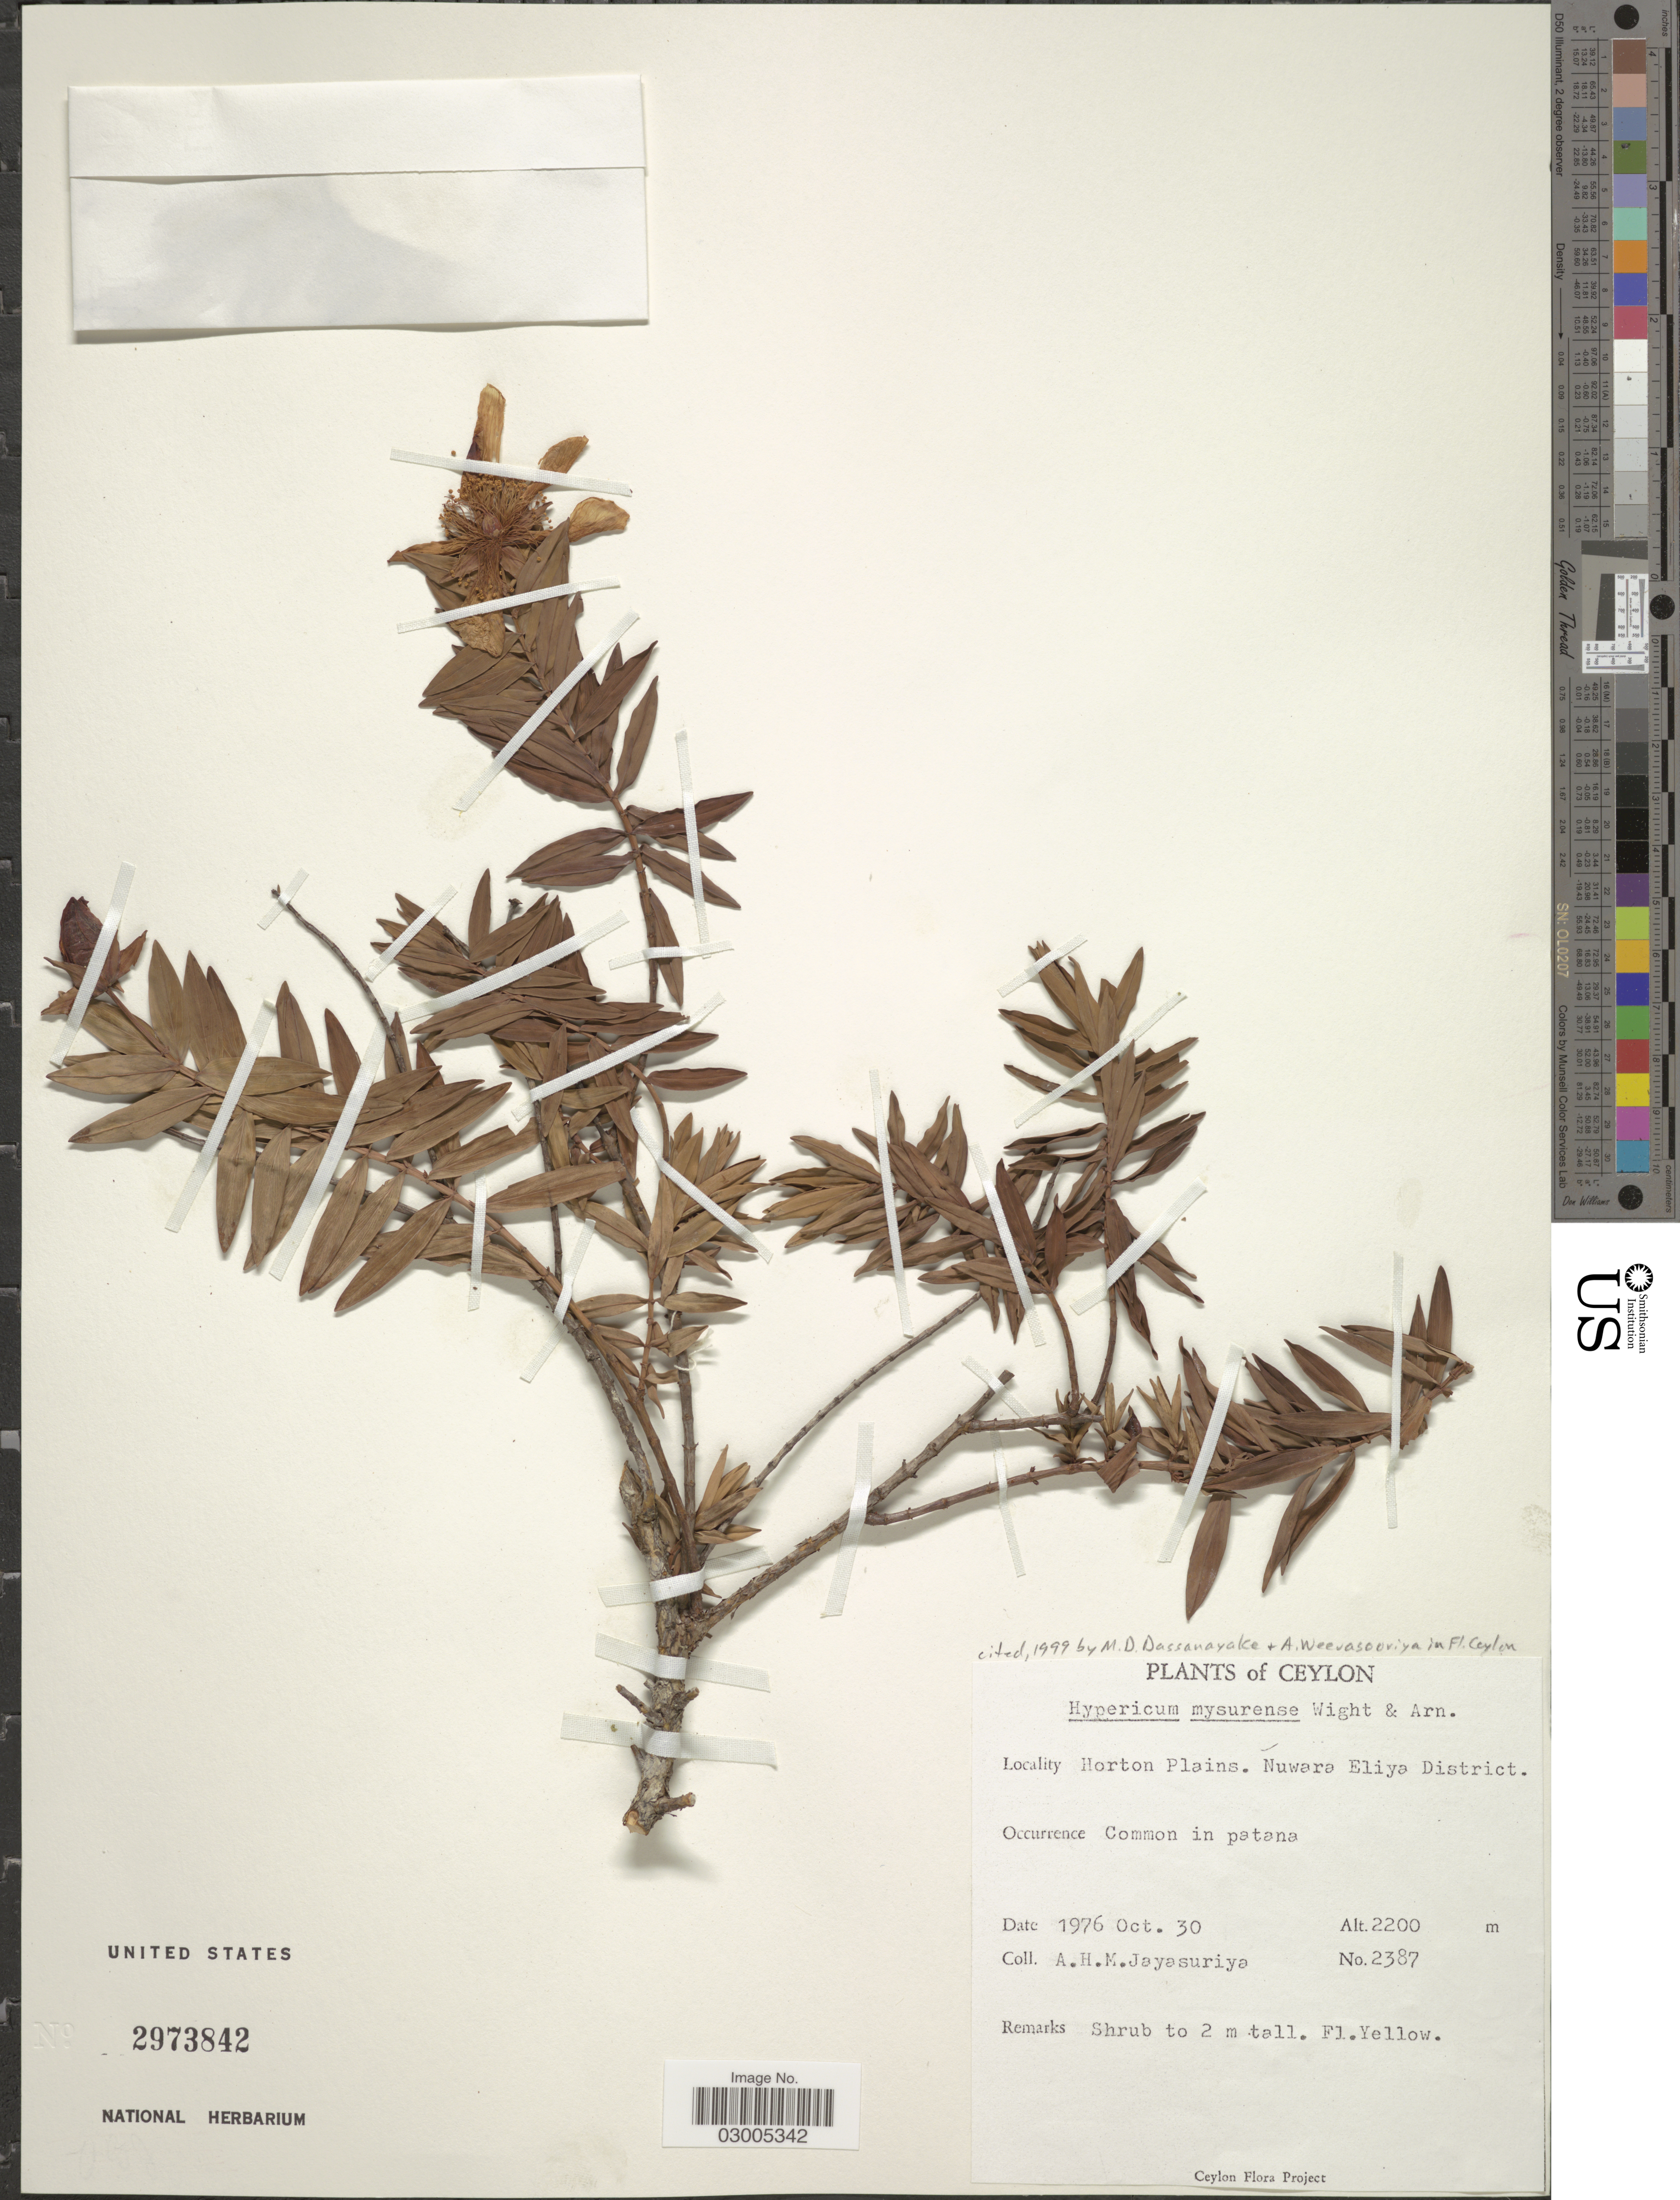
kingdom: Plantae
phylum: Tracheophyta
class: Magnoliopsida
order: Malpighiales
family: Hypericaceae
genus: Hypericum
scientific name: Hypericum mysorense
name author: F. Heyne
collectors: A. H. Jayasuriya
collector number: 2387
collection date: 1976-10-30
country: Sri Lanka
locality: Ceylon. Horton Plains. Nuwara Eliya District.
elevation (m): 2200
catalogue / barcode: US 2973842